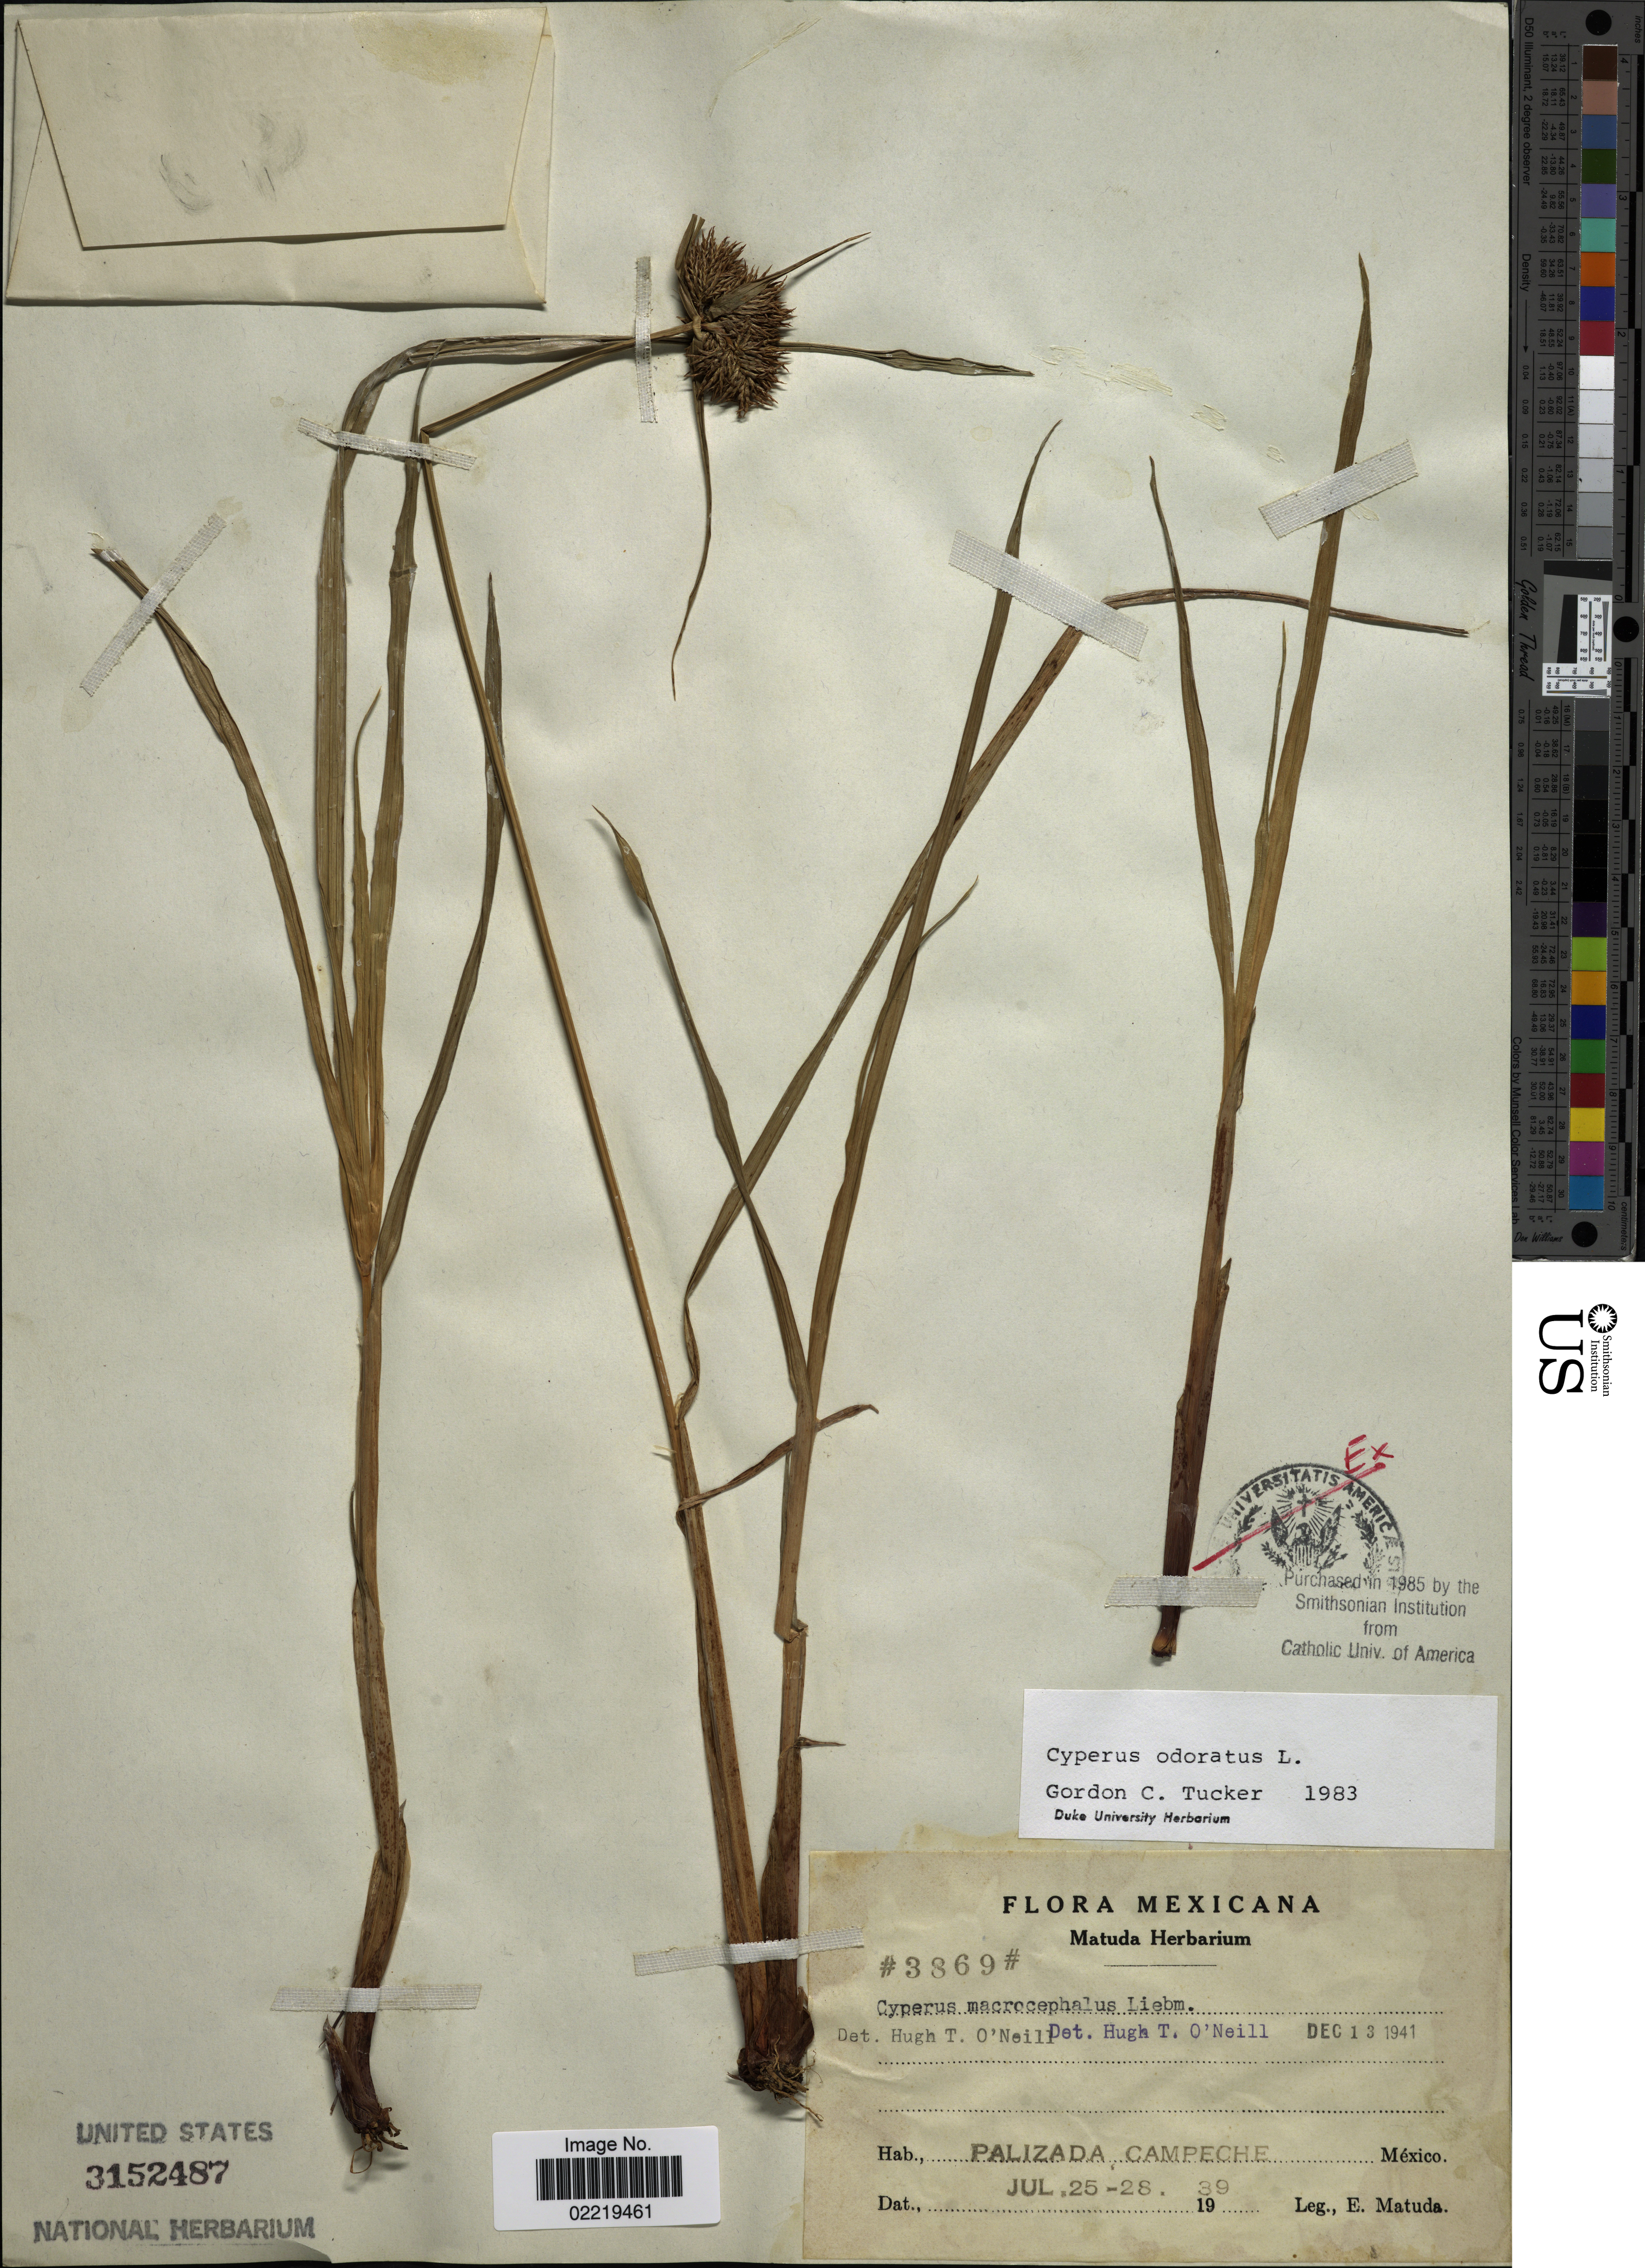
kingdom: Plantae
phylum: Tracheophyta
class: Liliopsida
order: Poales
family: Cyperaceae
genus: Cyperus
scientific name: Cyperus odoratus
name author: L.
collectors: E. Matuda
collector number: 3869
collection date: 1939-07-25/1939-07-28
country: Mexico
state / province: México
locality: Palizada, Campeche.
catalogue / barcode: US 3152487